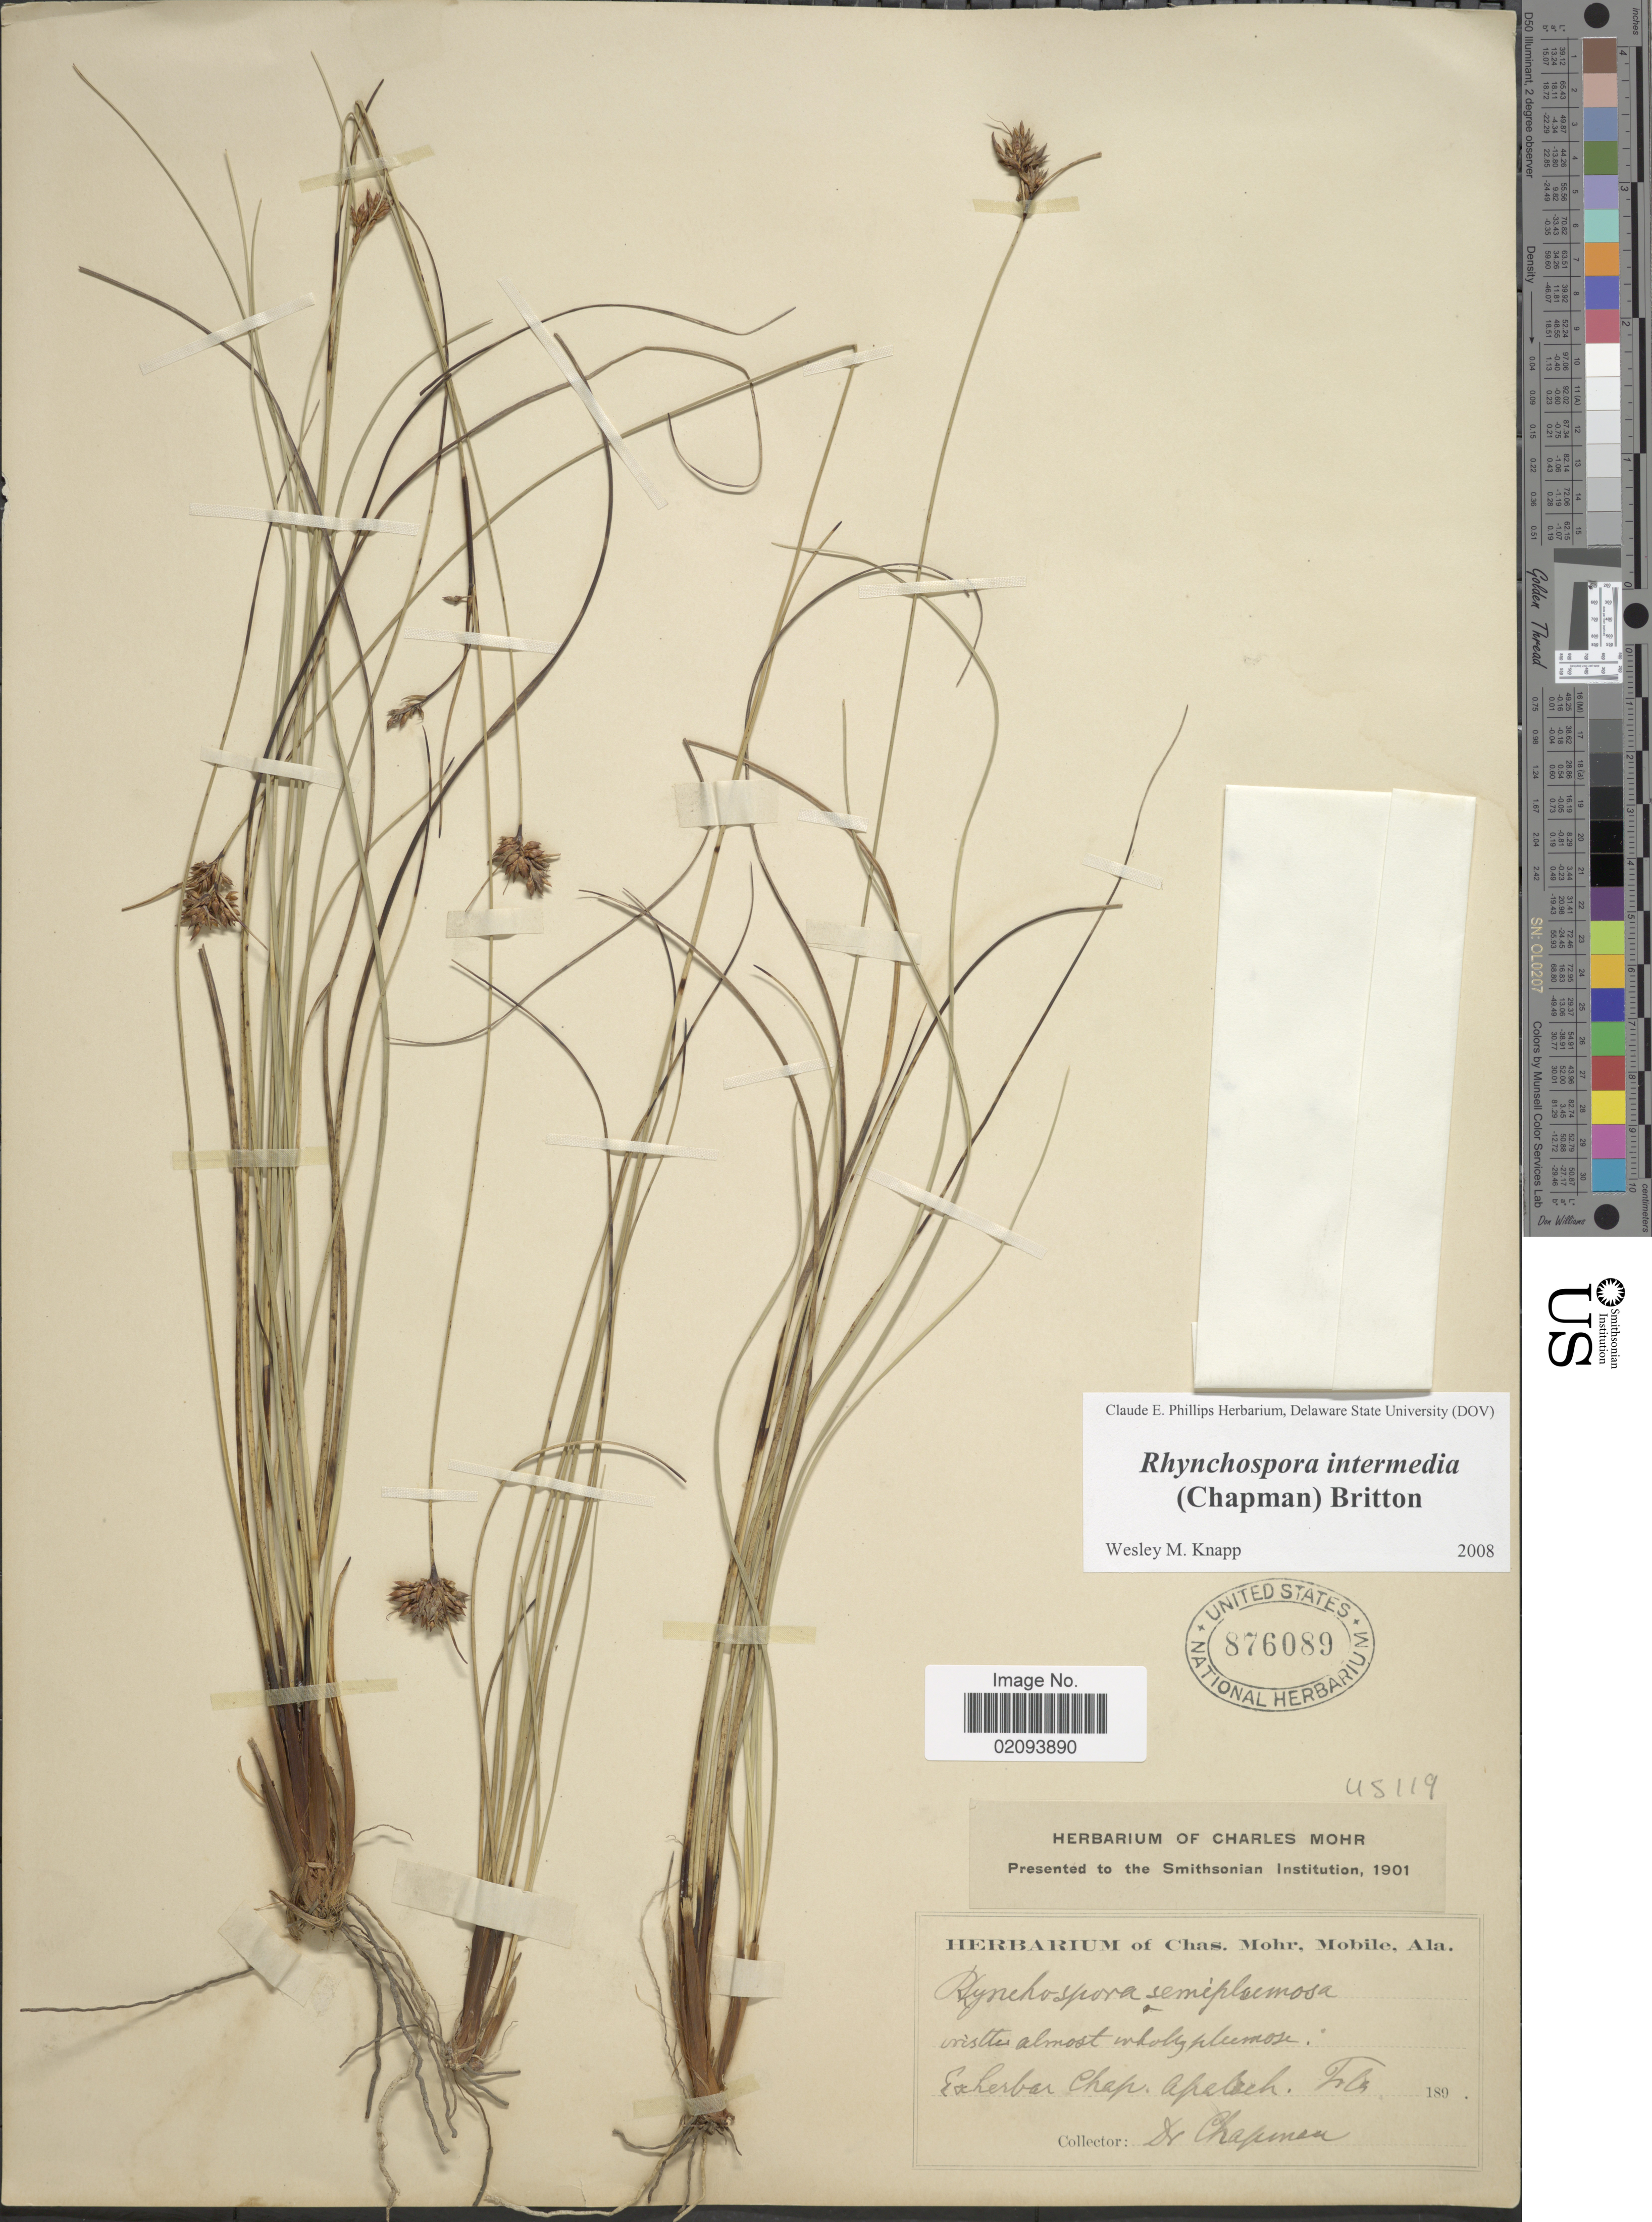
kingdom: Plantae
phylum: Tracheophyta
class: Liliopsida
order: Poales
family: Cyperaceae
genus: Rhynchospora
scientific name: Rhynchospora intermedia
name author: (Chapm.) Britton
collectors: A. Chapman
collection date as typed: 189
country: United States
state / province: Florida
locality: Apalach.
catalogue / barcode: US 876089